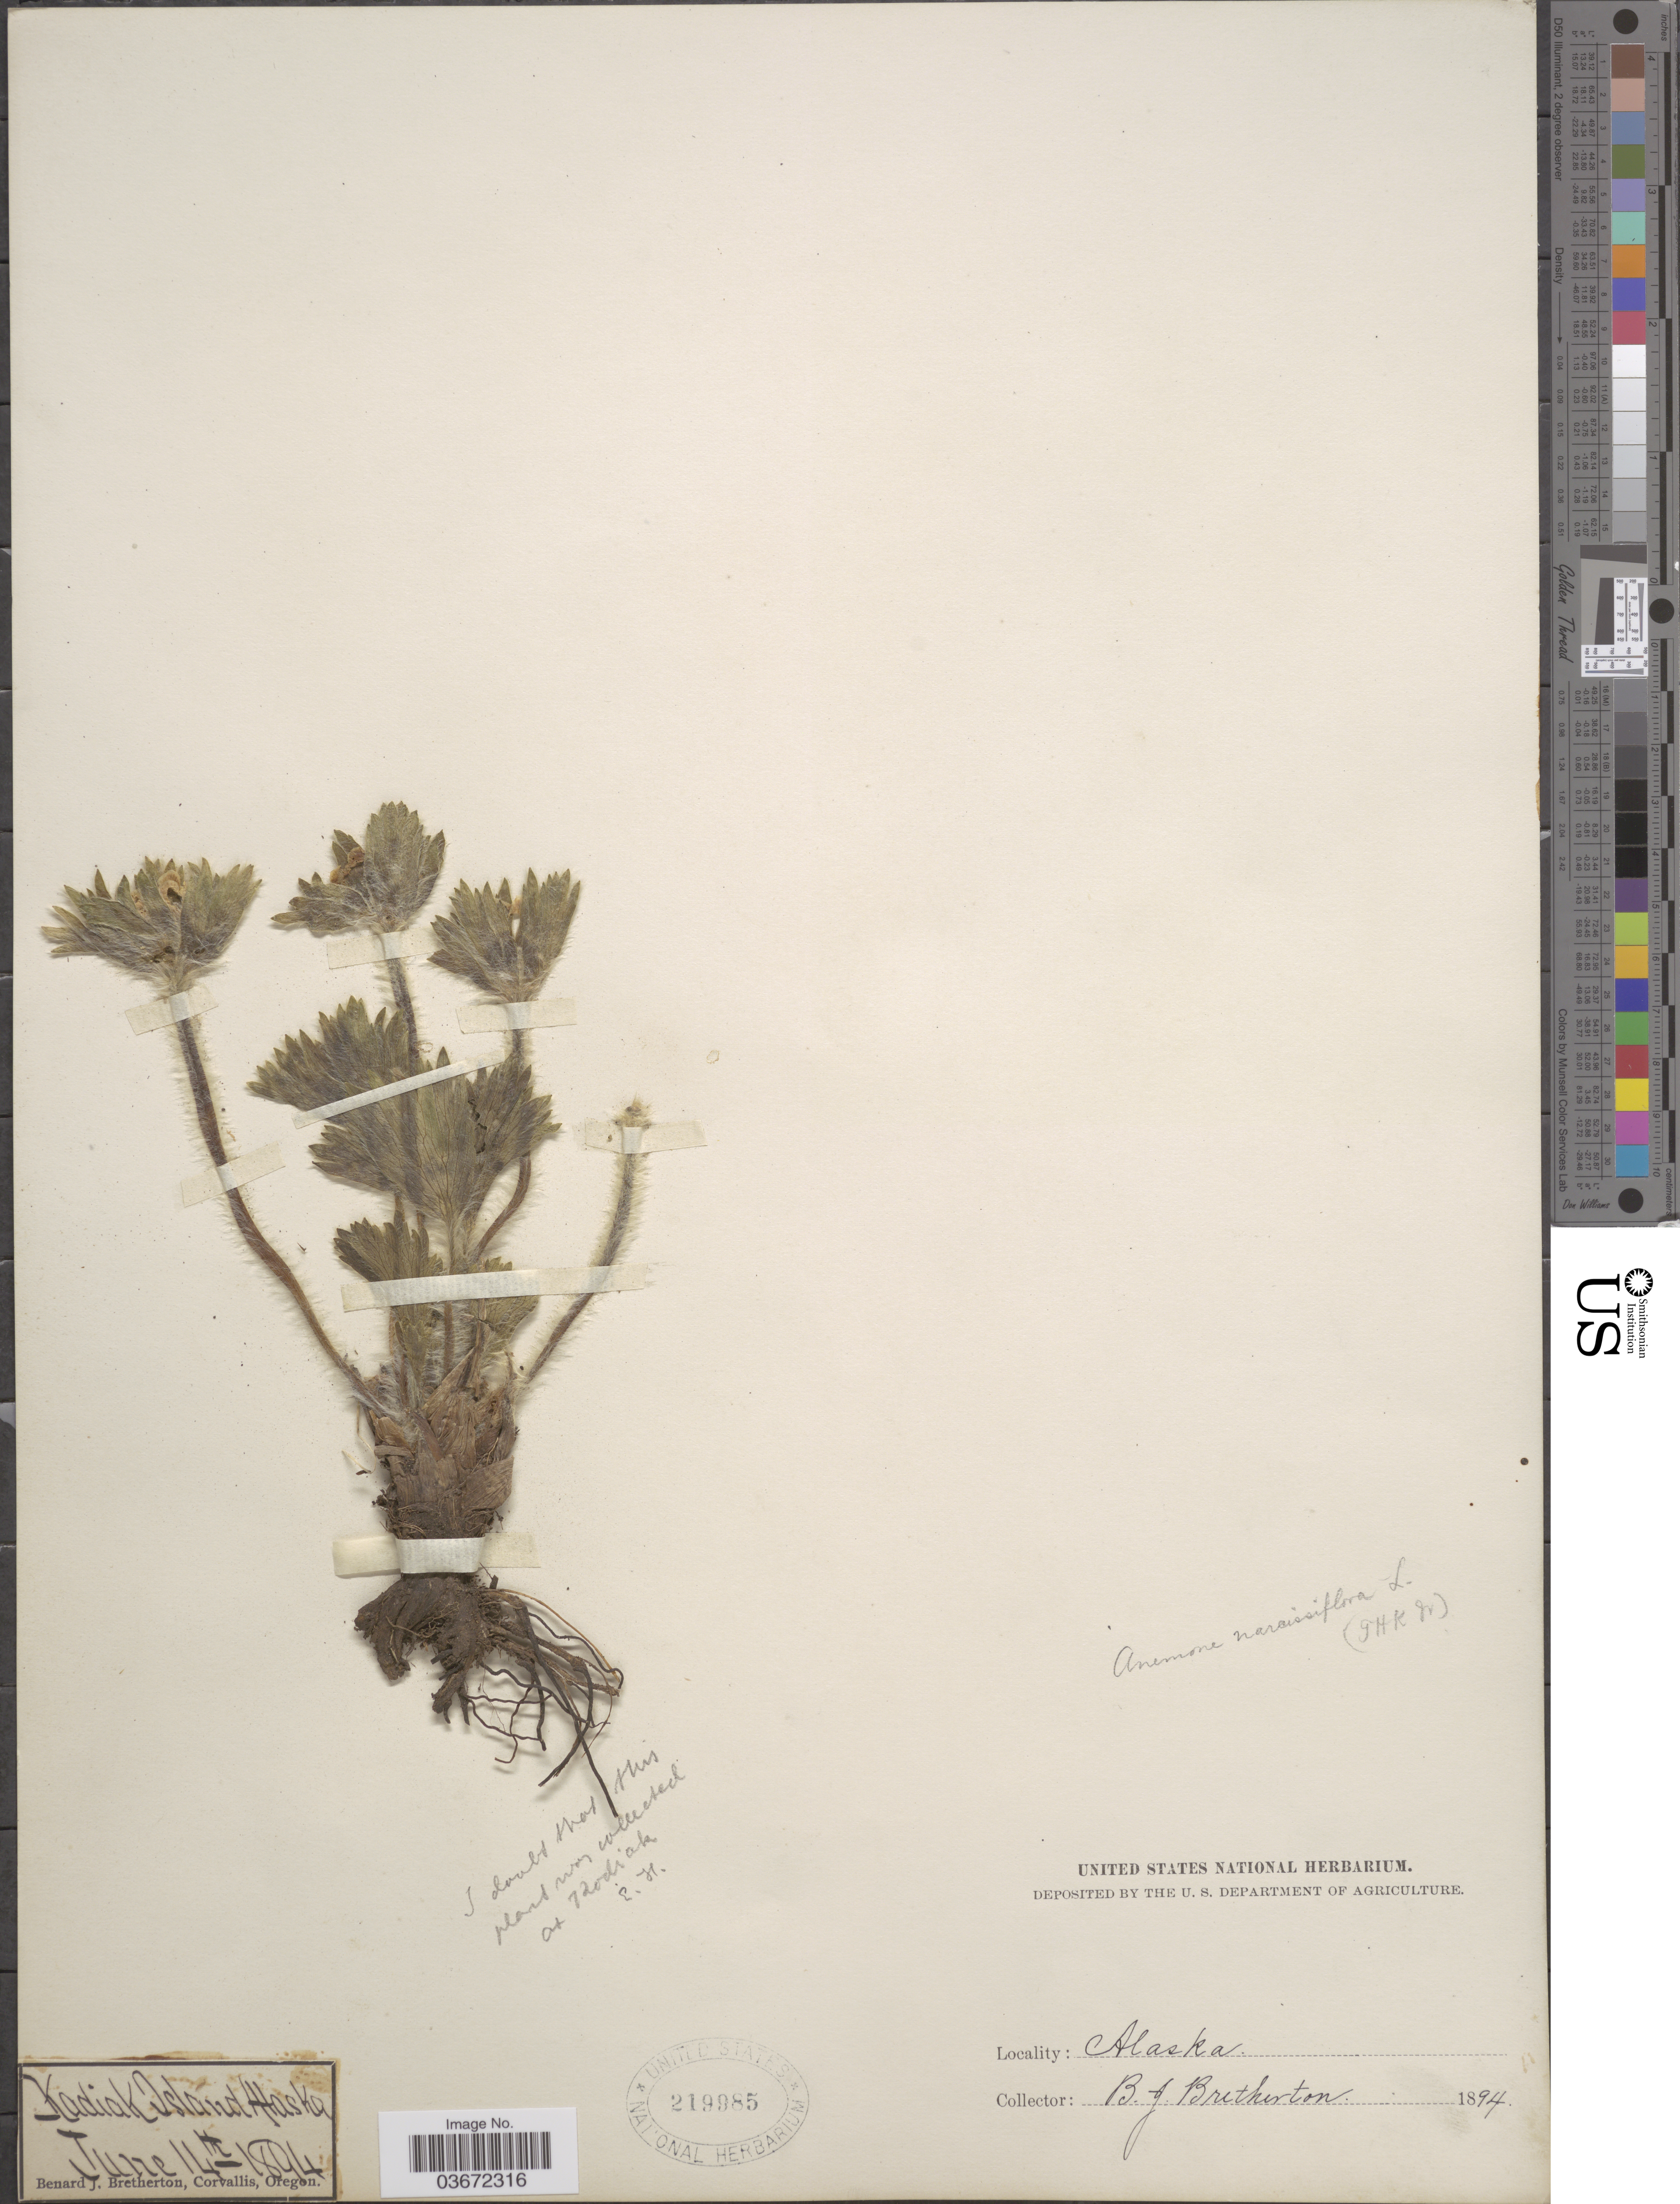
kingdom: Plantae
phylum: Tracheophyta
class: Magnoliopsida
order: Ranunculales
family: Ranunculaceae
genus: Anemone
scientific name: Anemone narcissiflora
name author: L.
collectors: B. Bretherton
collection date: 1849-06-14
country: United States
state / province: Alaska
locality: Kodiak Island.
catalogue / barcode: US 219985